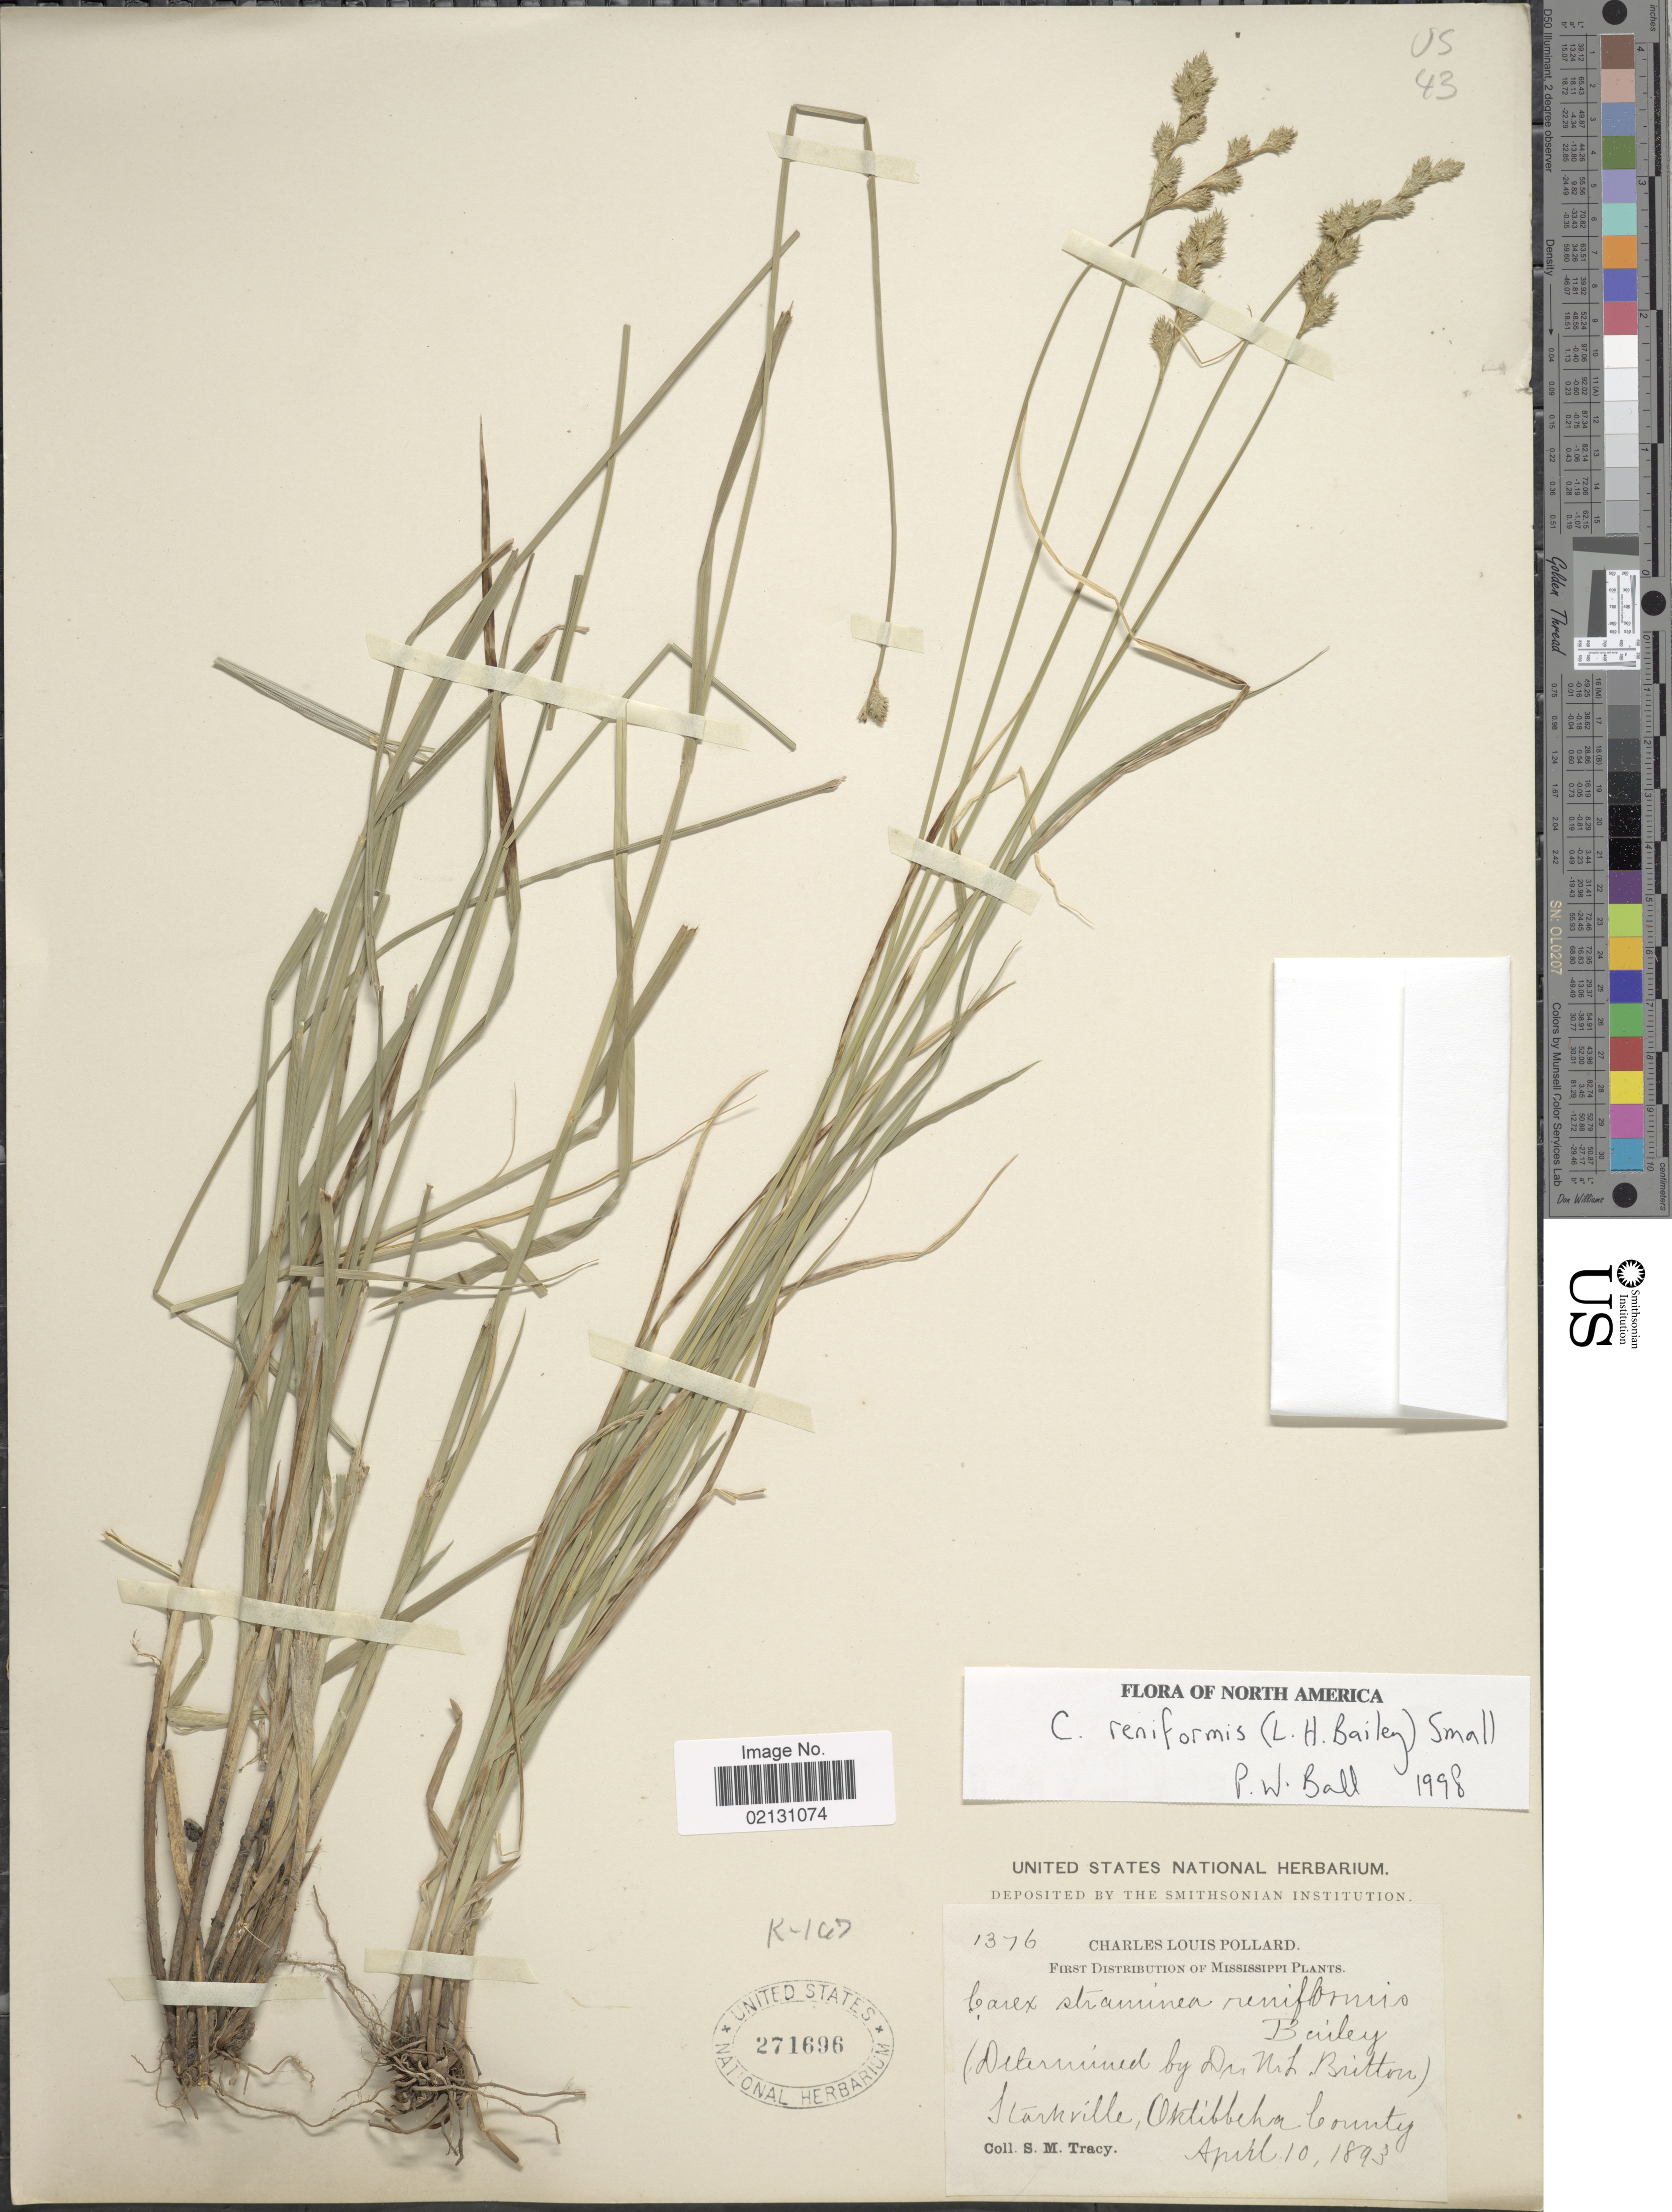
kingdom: Plantae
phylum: Tracheophyta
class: Liliopsida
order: Poales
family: Cyperaceae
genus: Carex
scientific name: Carex reniformis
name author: (L.H. Bailey) Small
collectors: S. M. Tracy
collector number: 1376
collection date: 1893-04-10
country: United States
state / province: Mississippi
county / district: Oktibbeha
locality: Starkville, Oktibbeha County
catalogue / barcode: US 271696